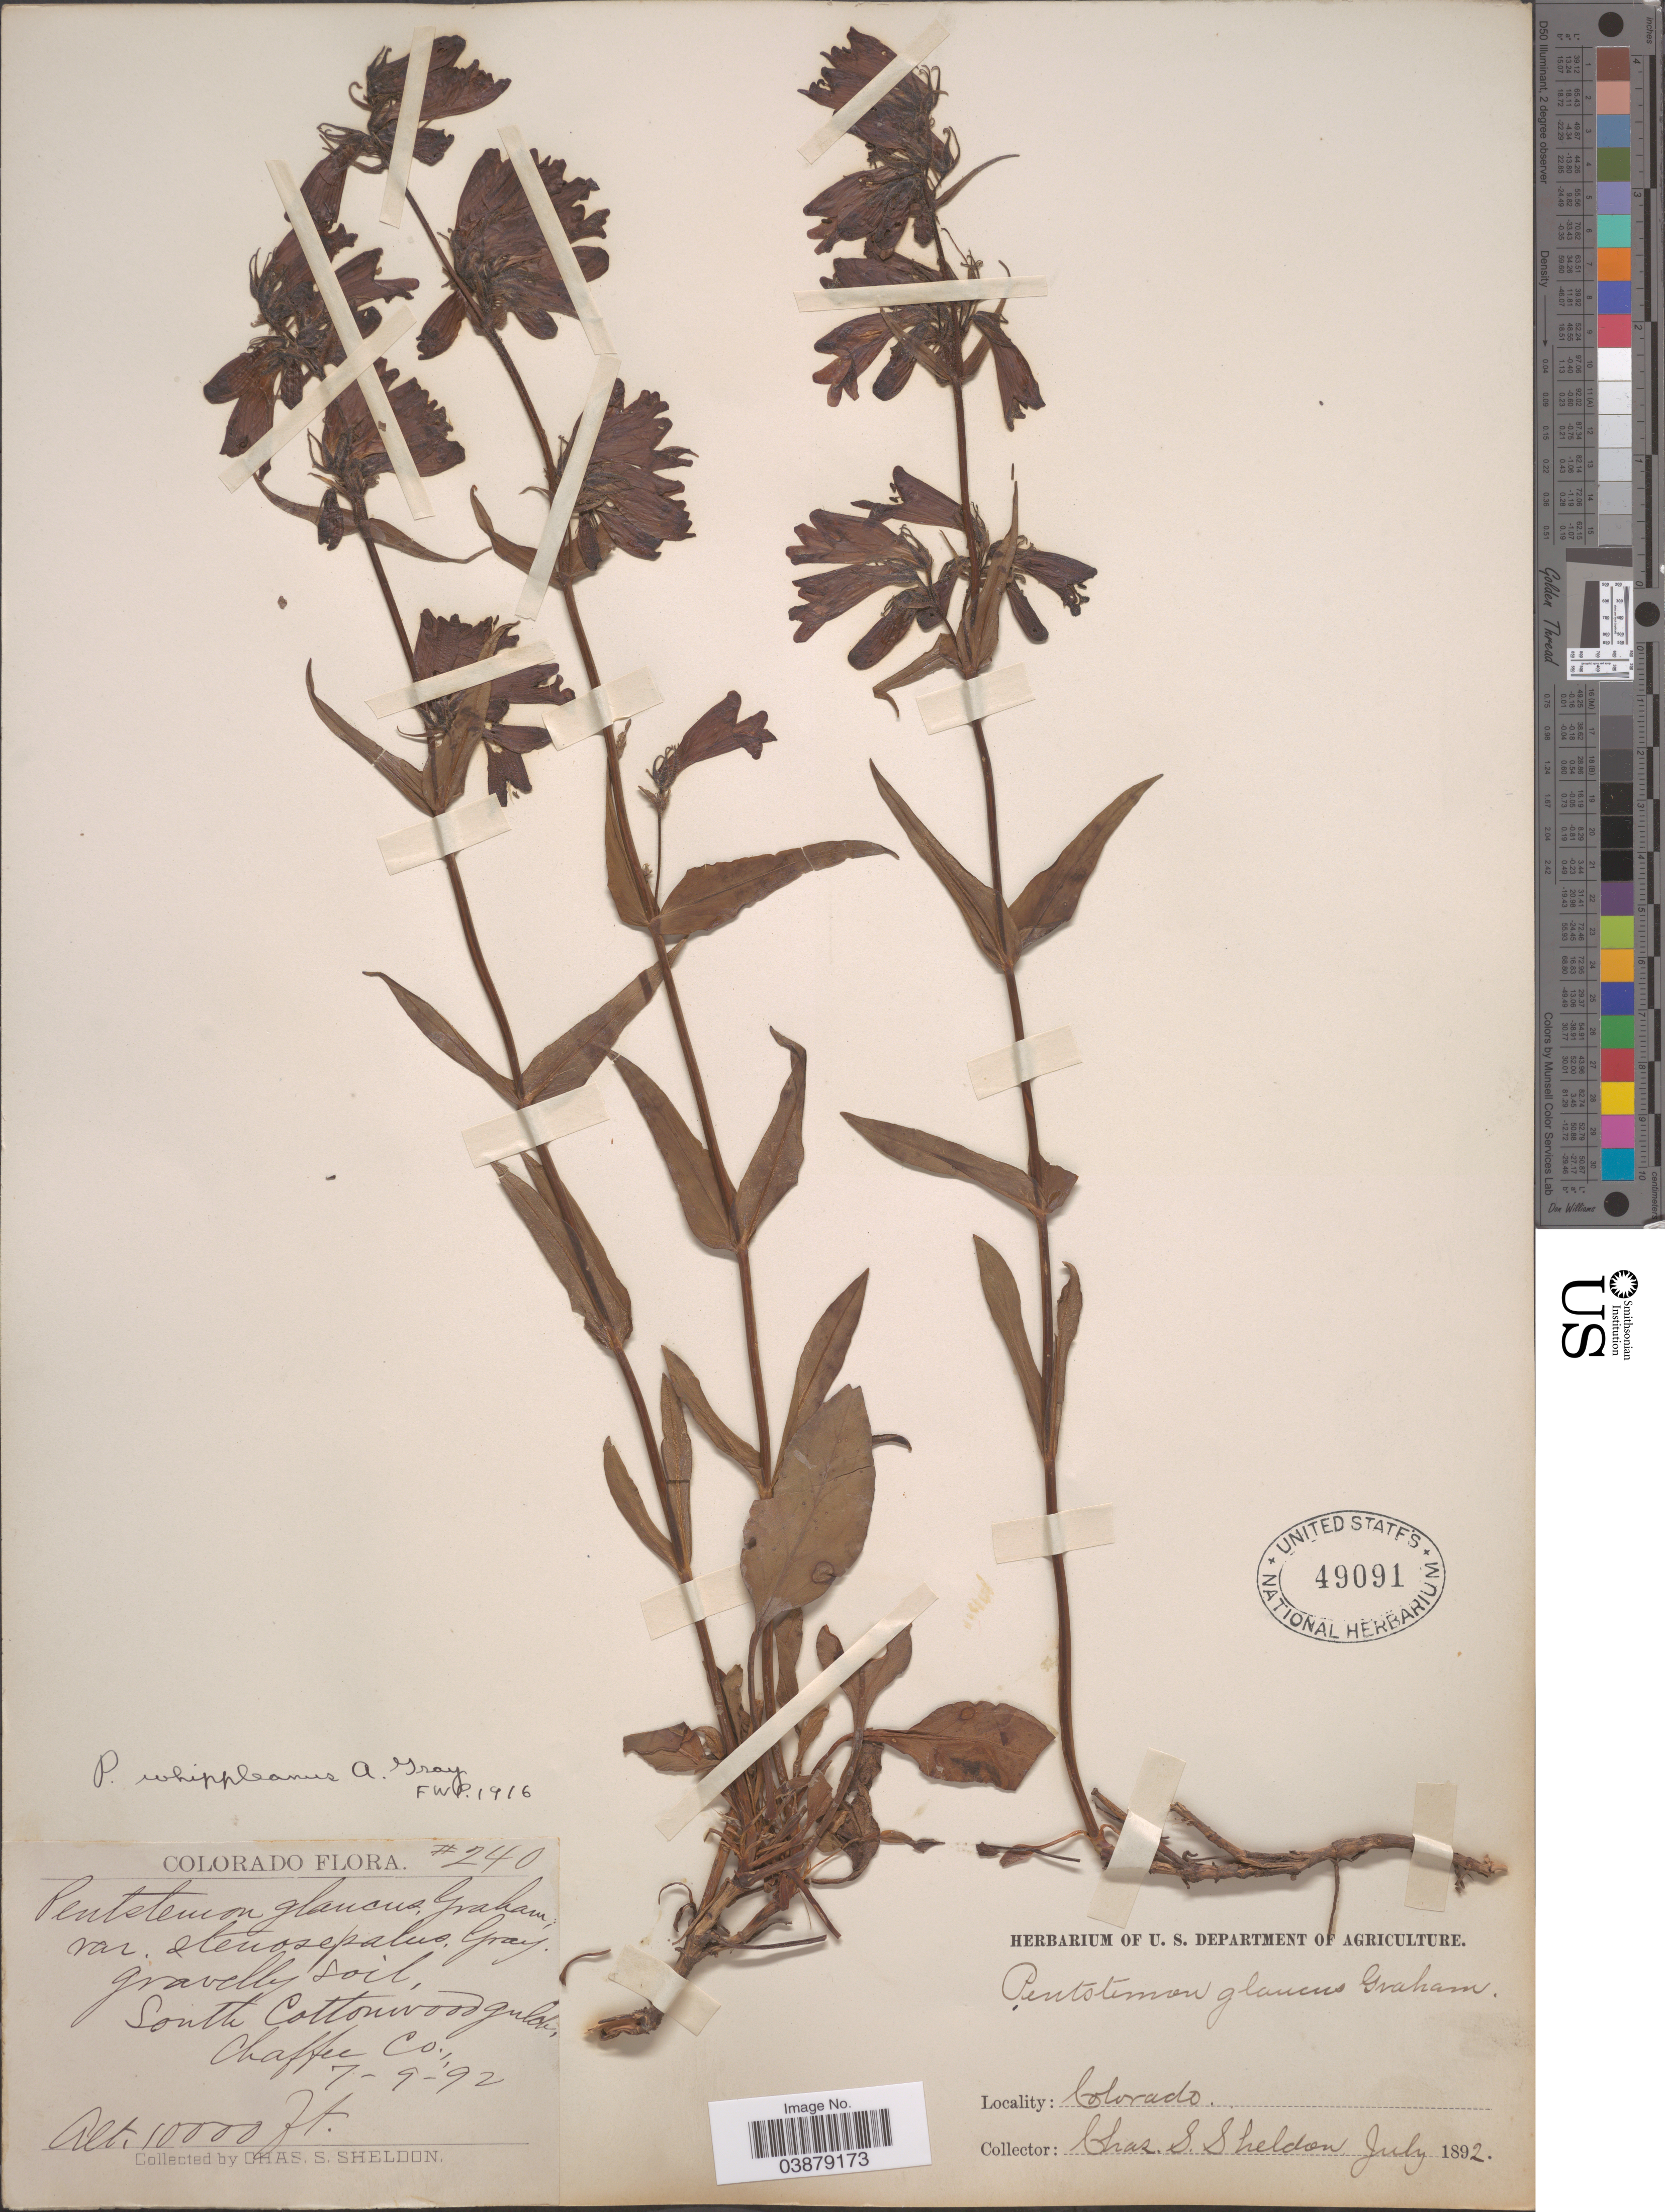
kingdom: Plantae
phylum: Tracheophyta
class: Magnoliopsida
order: Lamiales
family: Plantaginaceae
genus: Penstemon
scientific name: Penstemon whippleanus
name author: A. Gray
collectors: C. S. Sheldon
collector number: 240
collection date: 1892-07-09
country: United States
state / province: Colorado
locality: South Cottonwood gulch. Chaffee Co.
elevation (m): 3048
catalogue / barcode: US 49091